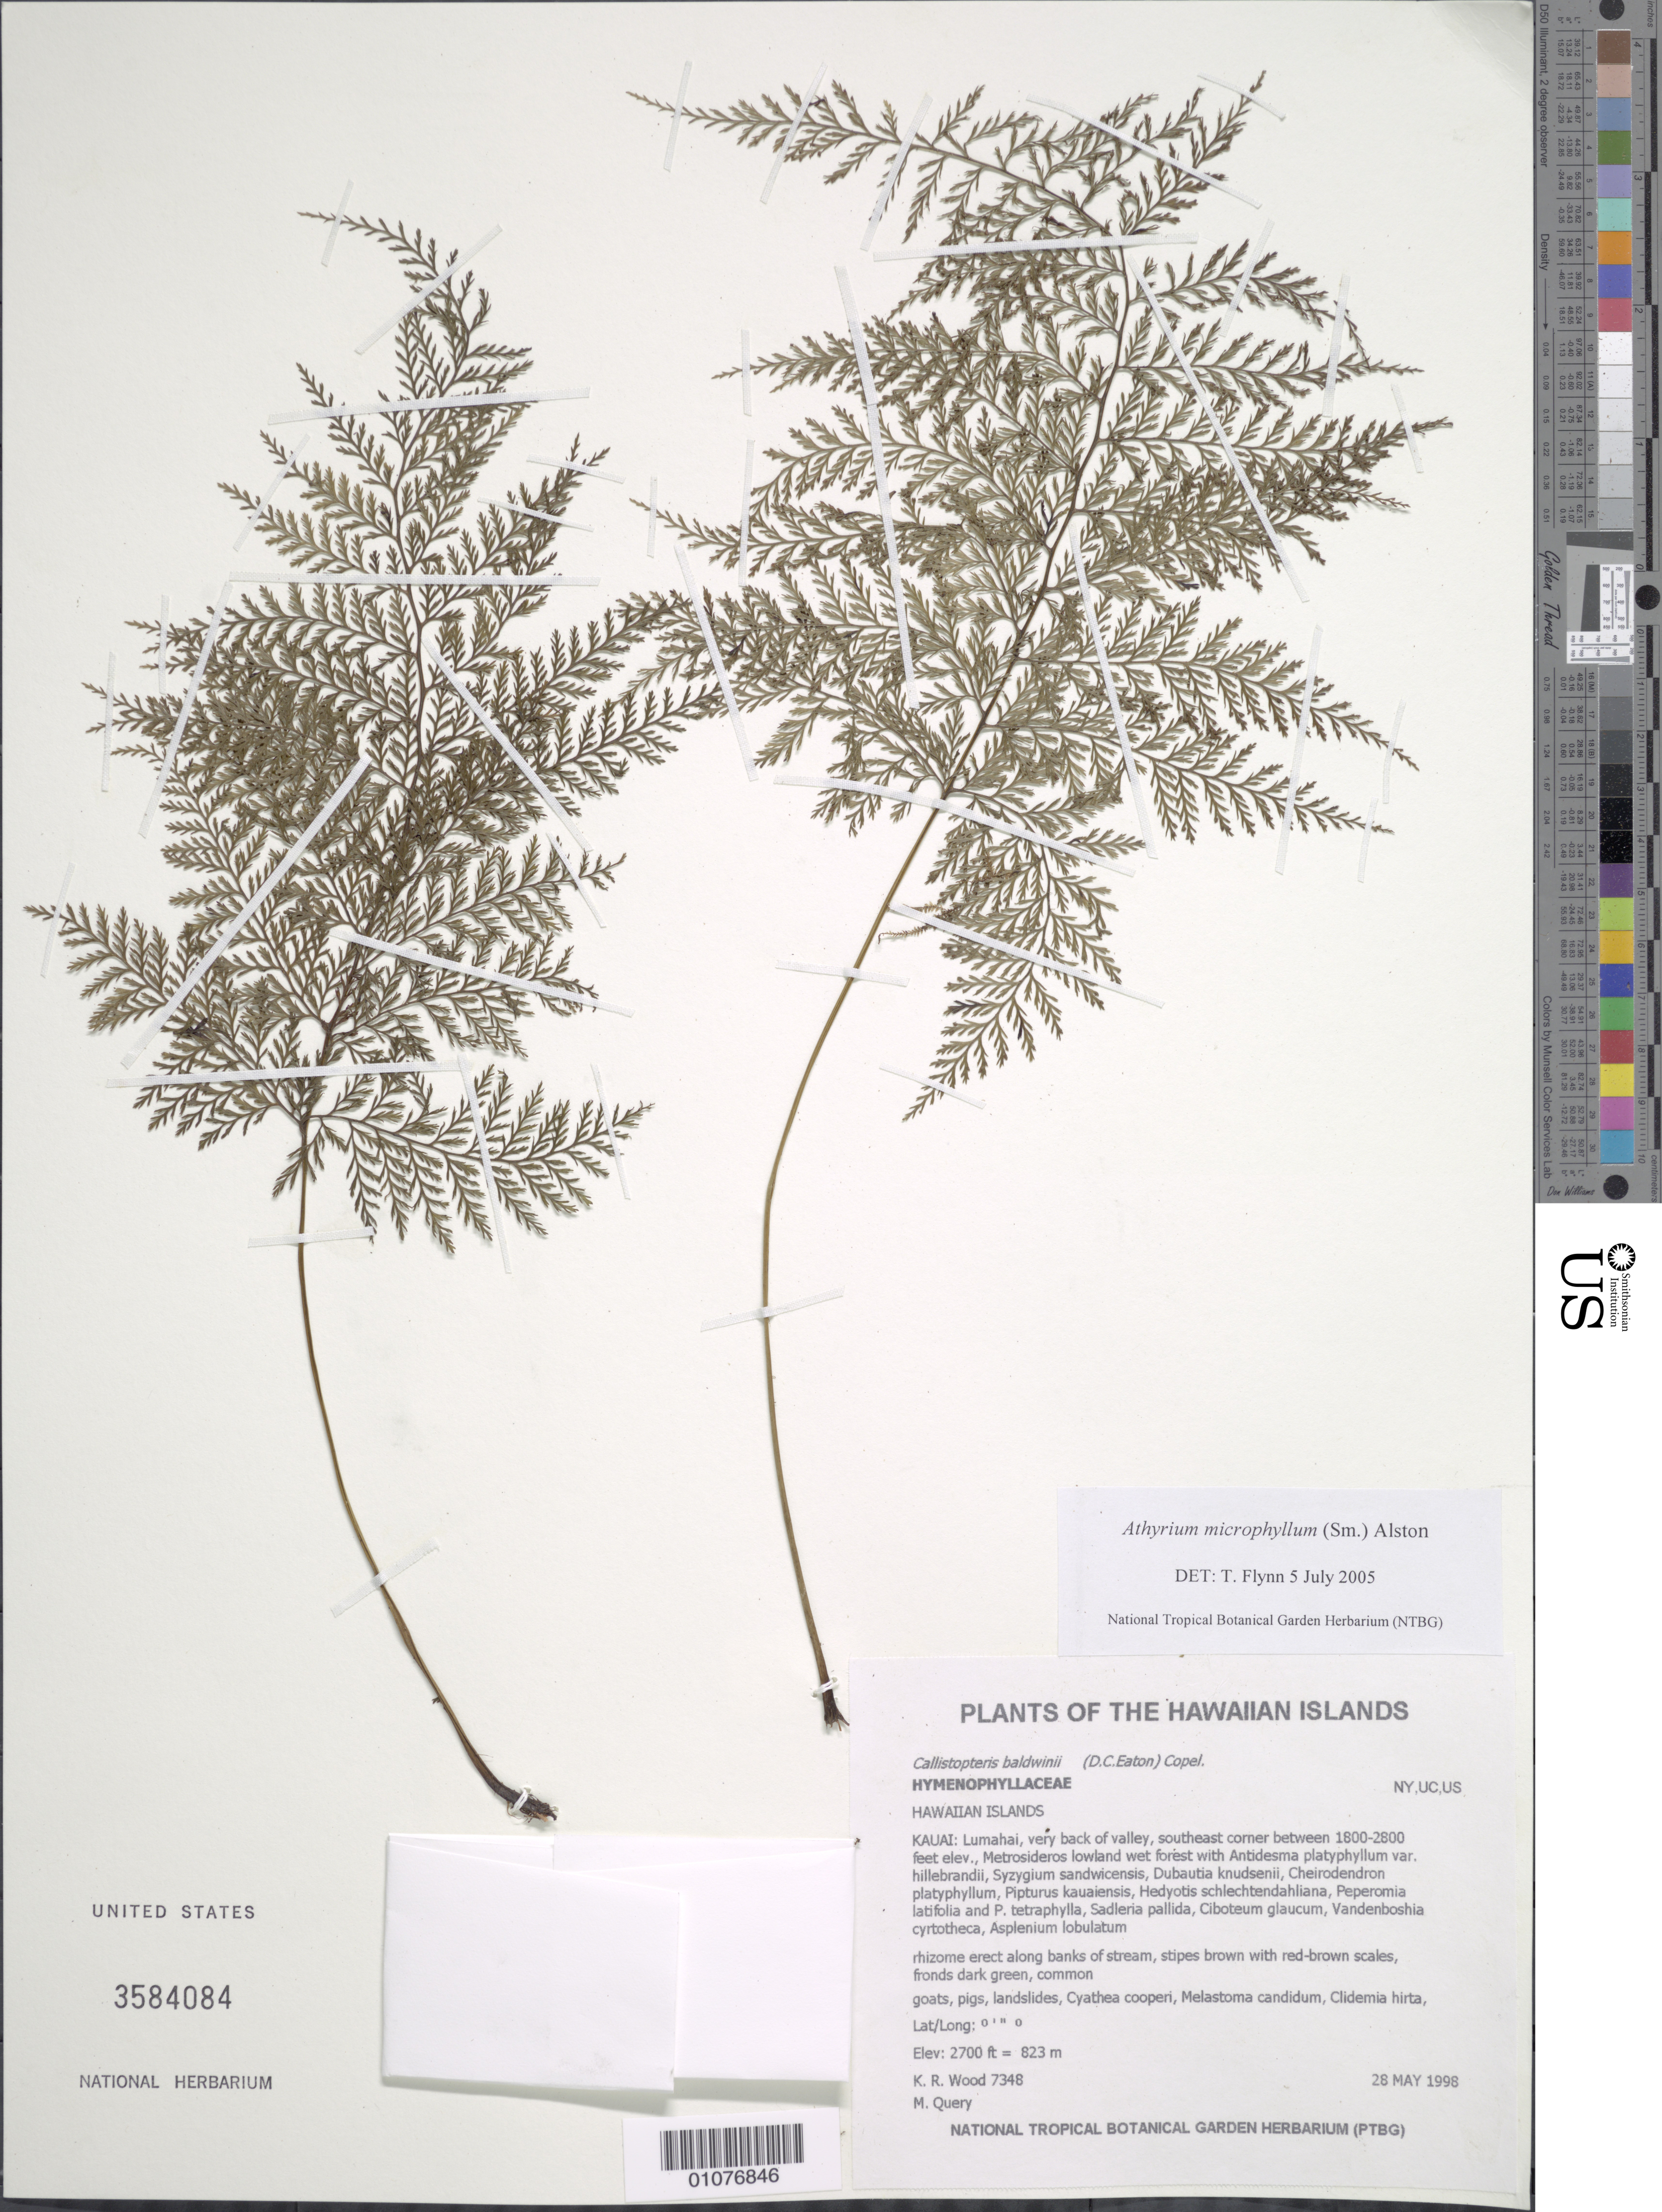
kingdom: Plantae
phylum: Tracheophyta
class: Polypodiopsida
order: Polypodiales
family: Athyriaceae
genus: Athyrium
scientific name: Athyrium microphyllum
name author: (Sm.) Alston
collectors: K. R. Wood & M. Query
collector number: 7348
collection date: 1998-05-28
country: United States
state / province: Hawaii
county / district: Kauai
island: Kaua'i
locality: Lumahai, very back of valley, SE corner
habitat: Rhizome erect along banks of stream,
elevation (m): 573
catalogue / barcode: US 3584084